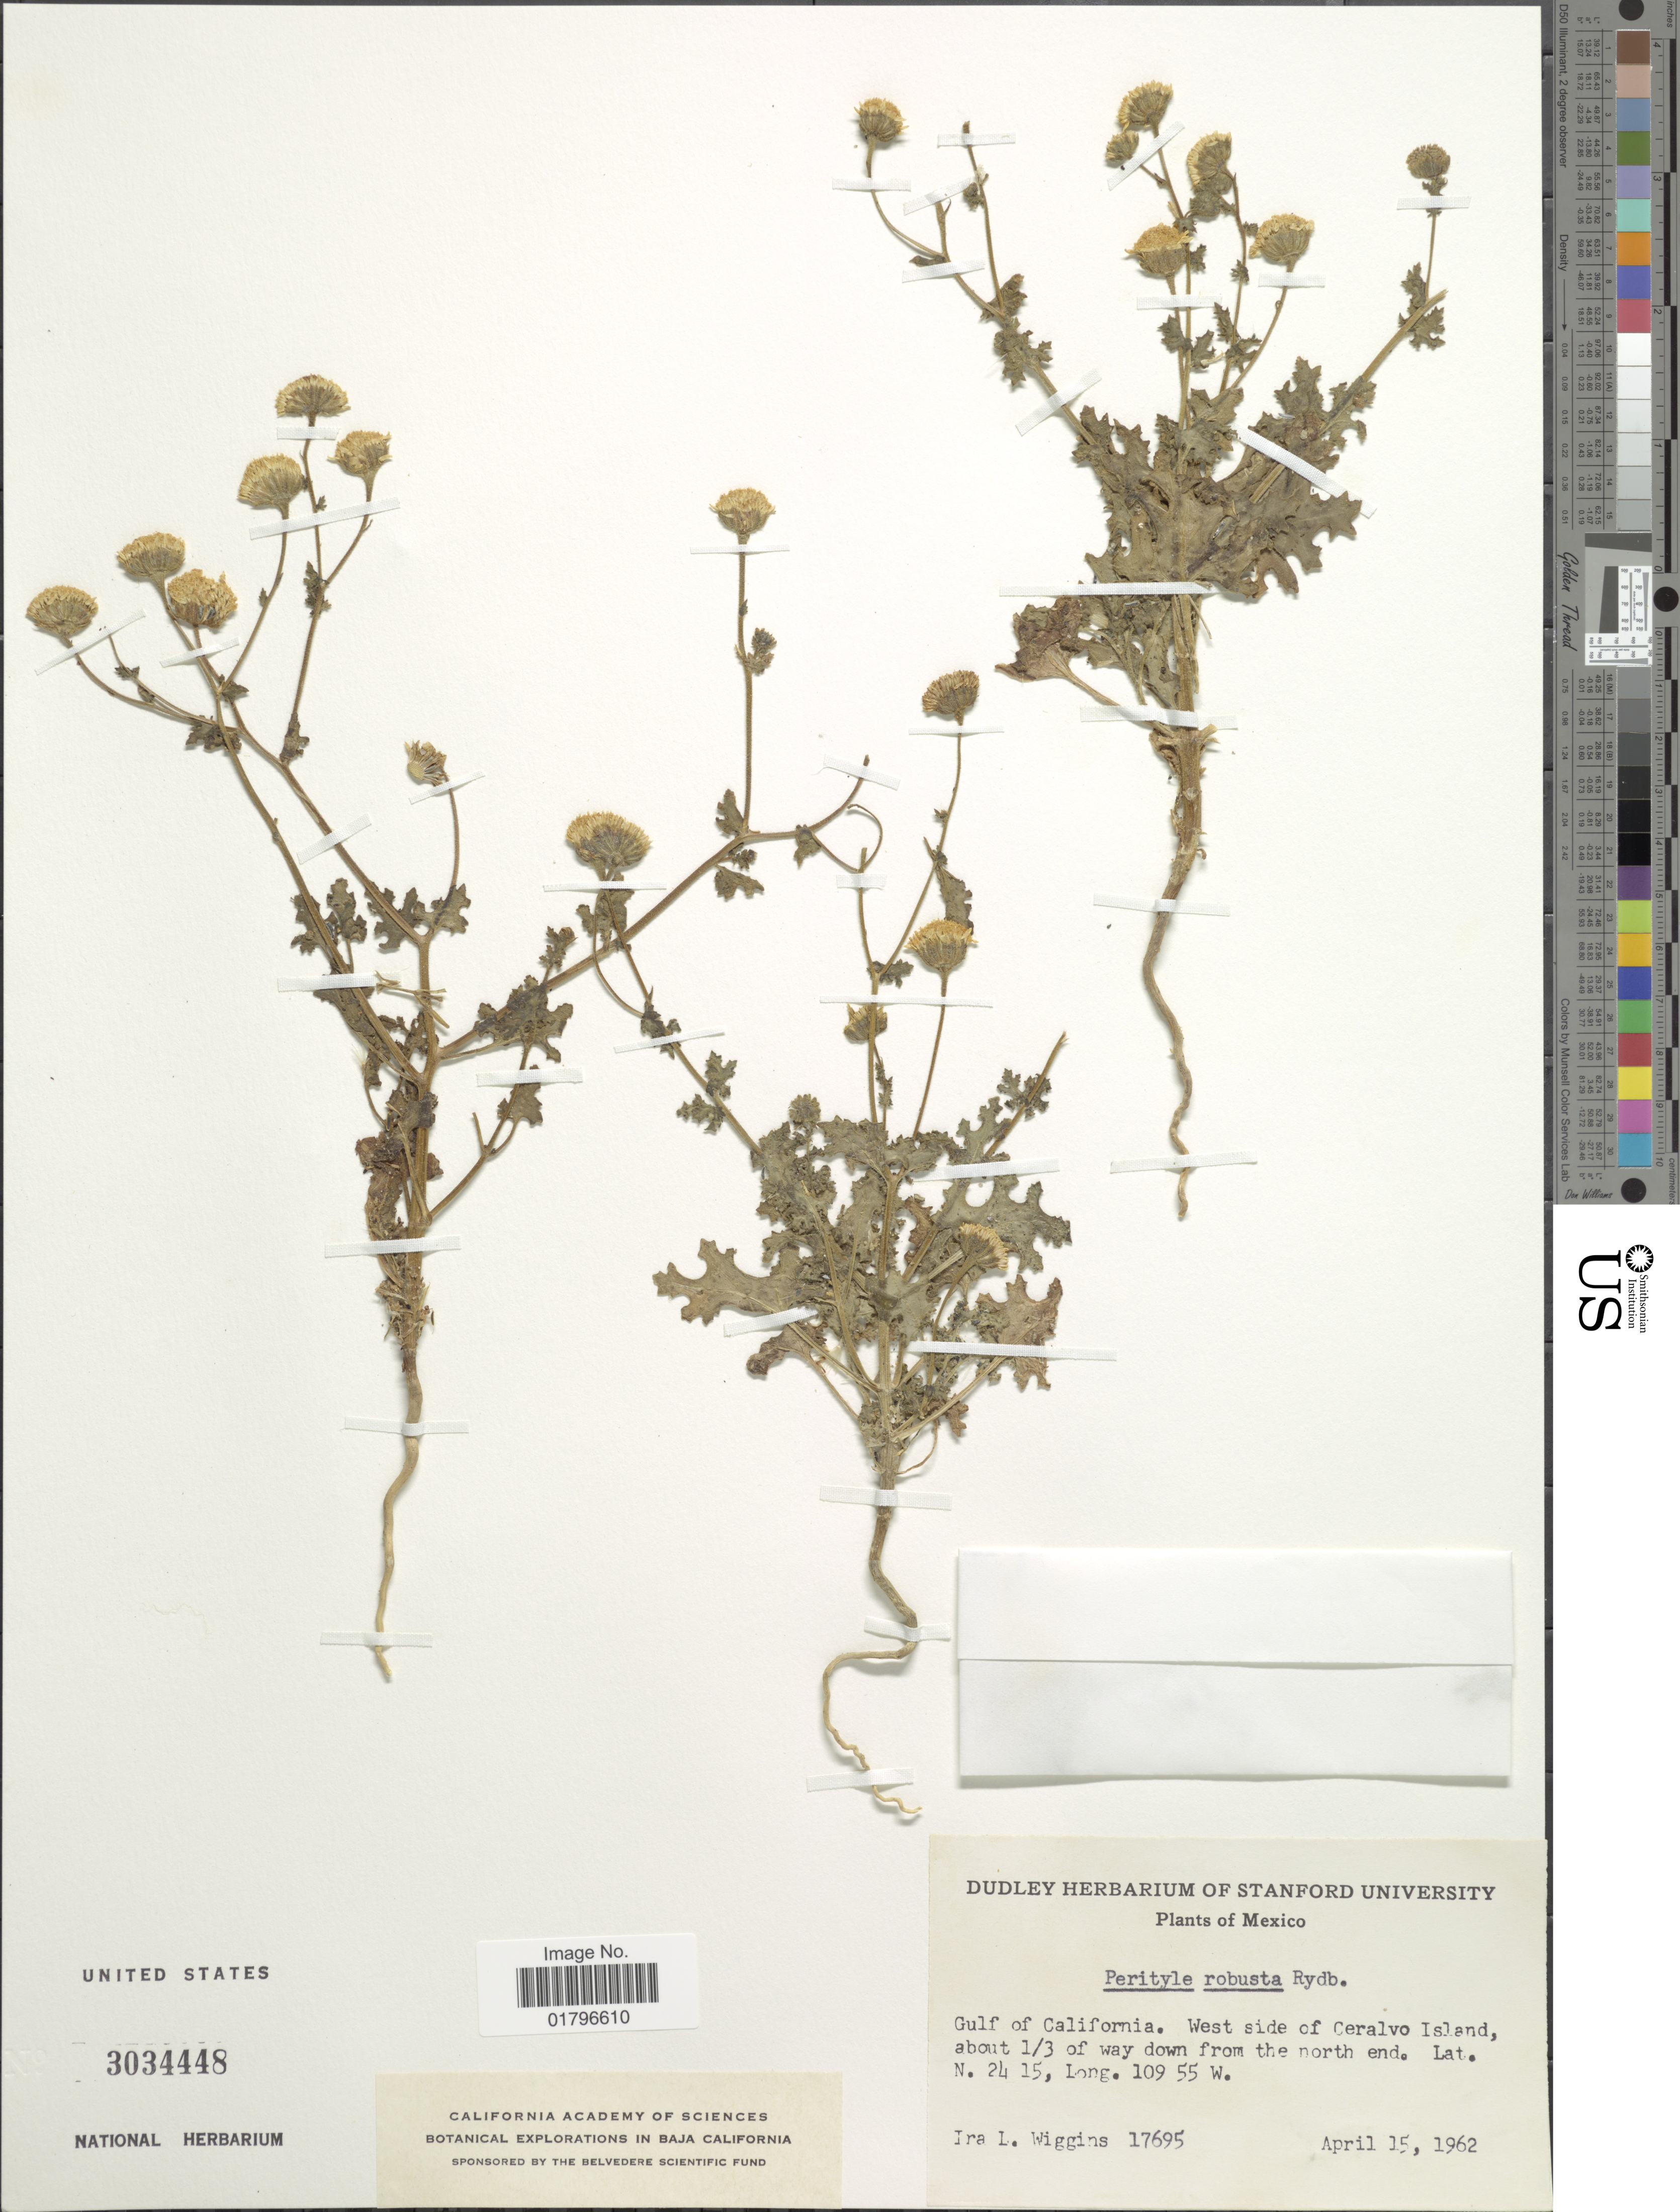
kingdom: Plantae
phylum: Tracheophyta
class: Magnoliopsida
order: Asterales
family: Asteraceae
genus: Perityle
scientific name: Perityle robusta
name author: Rydb.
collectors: I. L. Wiggins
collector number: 17695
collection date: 1962-04-15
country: Mexico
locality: Gulf of California. West side of Ceralvo Island, about 1/3 of way down from the north end.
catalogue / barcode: US 3034448